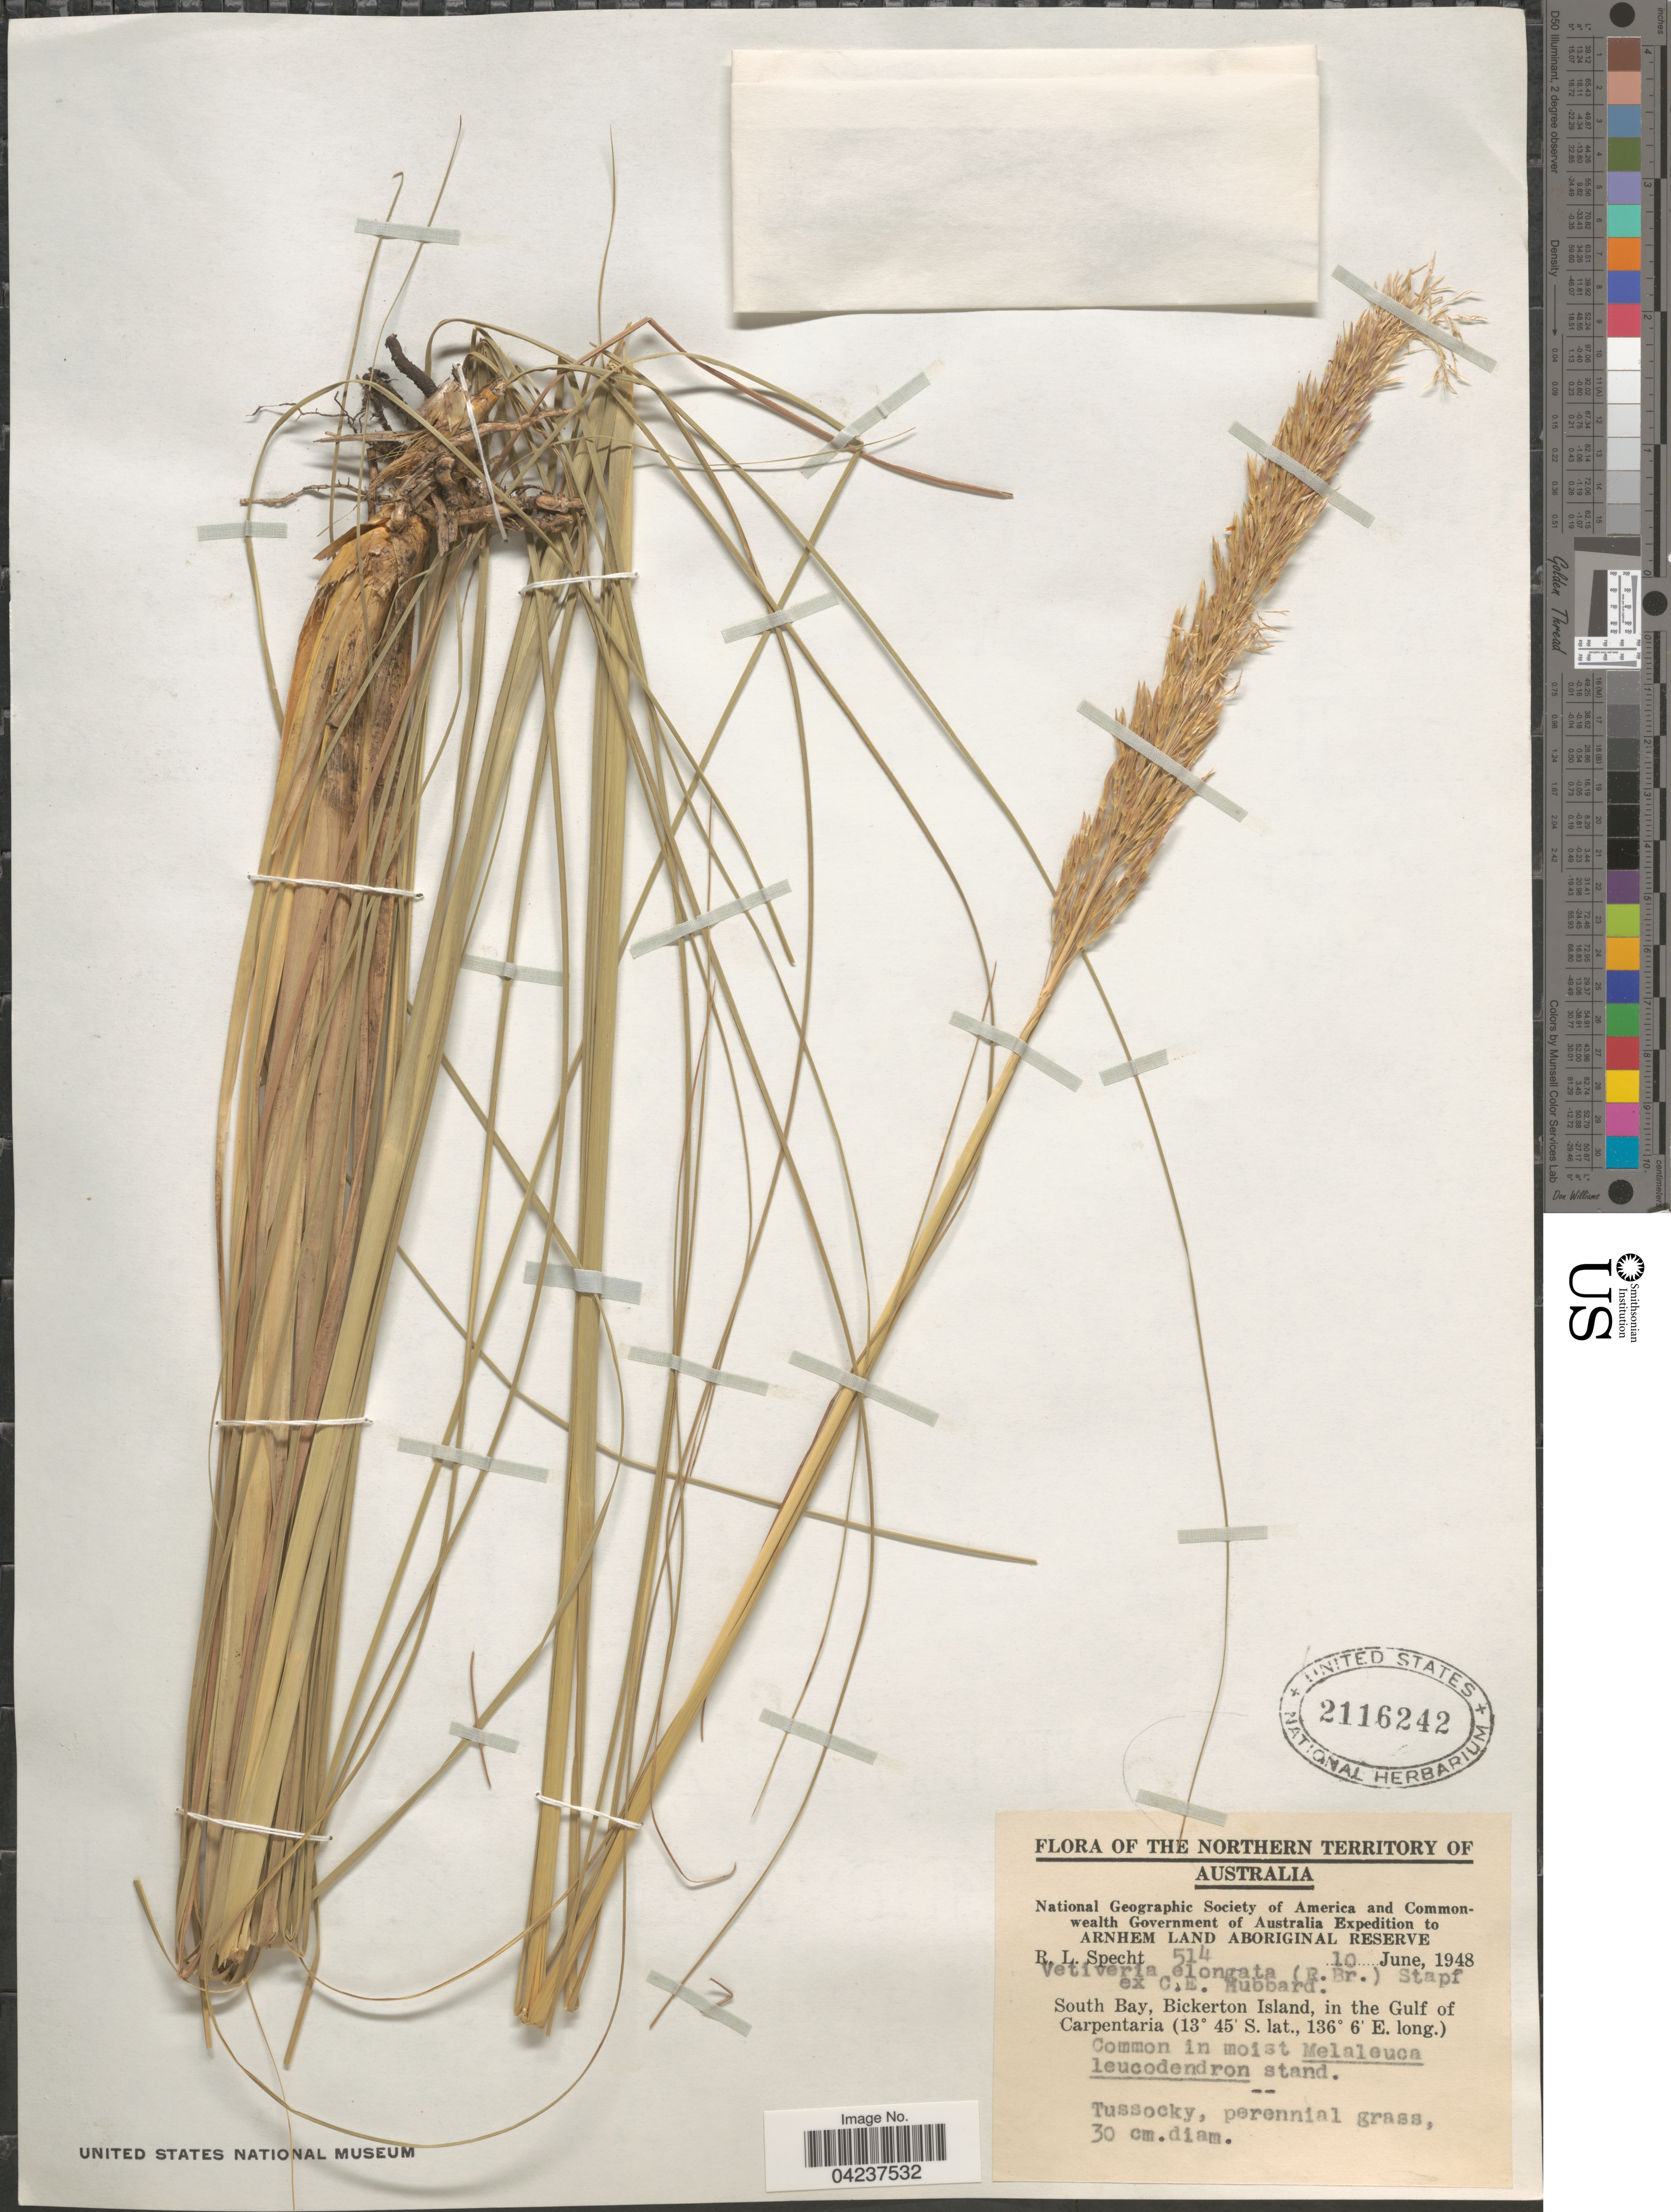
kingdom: Plantae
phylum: Tracheophyta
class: Liliopsida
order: Poales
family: Poaceae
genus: Chrysopogon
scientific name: Chrysopogon elongatus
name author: (R. Br.) Benth.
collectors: R. L. Specht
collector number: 514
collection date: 1948-06-10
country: Australia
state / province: Northern Territory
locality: Australia Expedition to Arnhem Land Aboriginal Reserve. South Bay, Bickerton Island, in the Gulf of Carpentaria.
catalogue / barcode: US 2116242